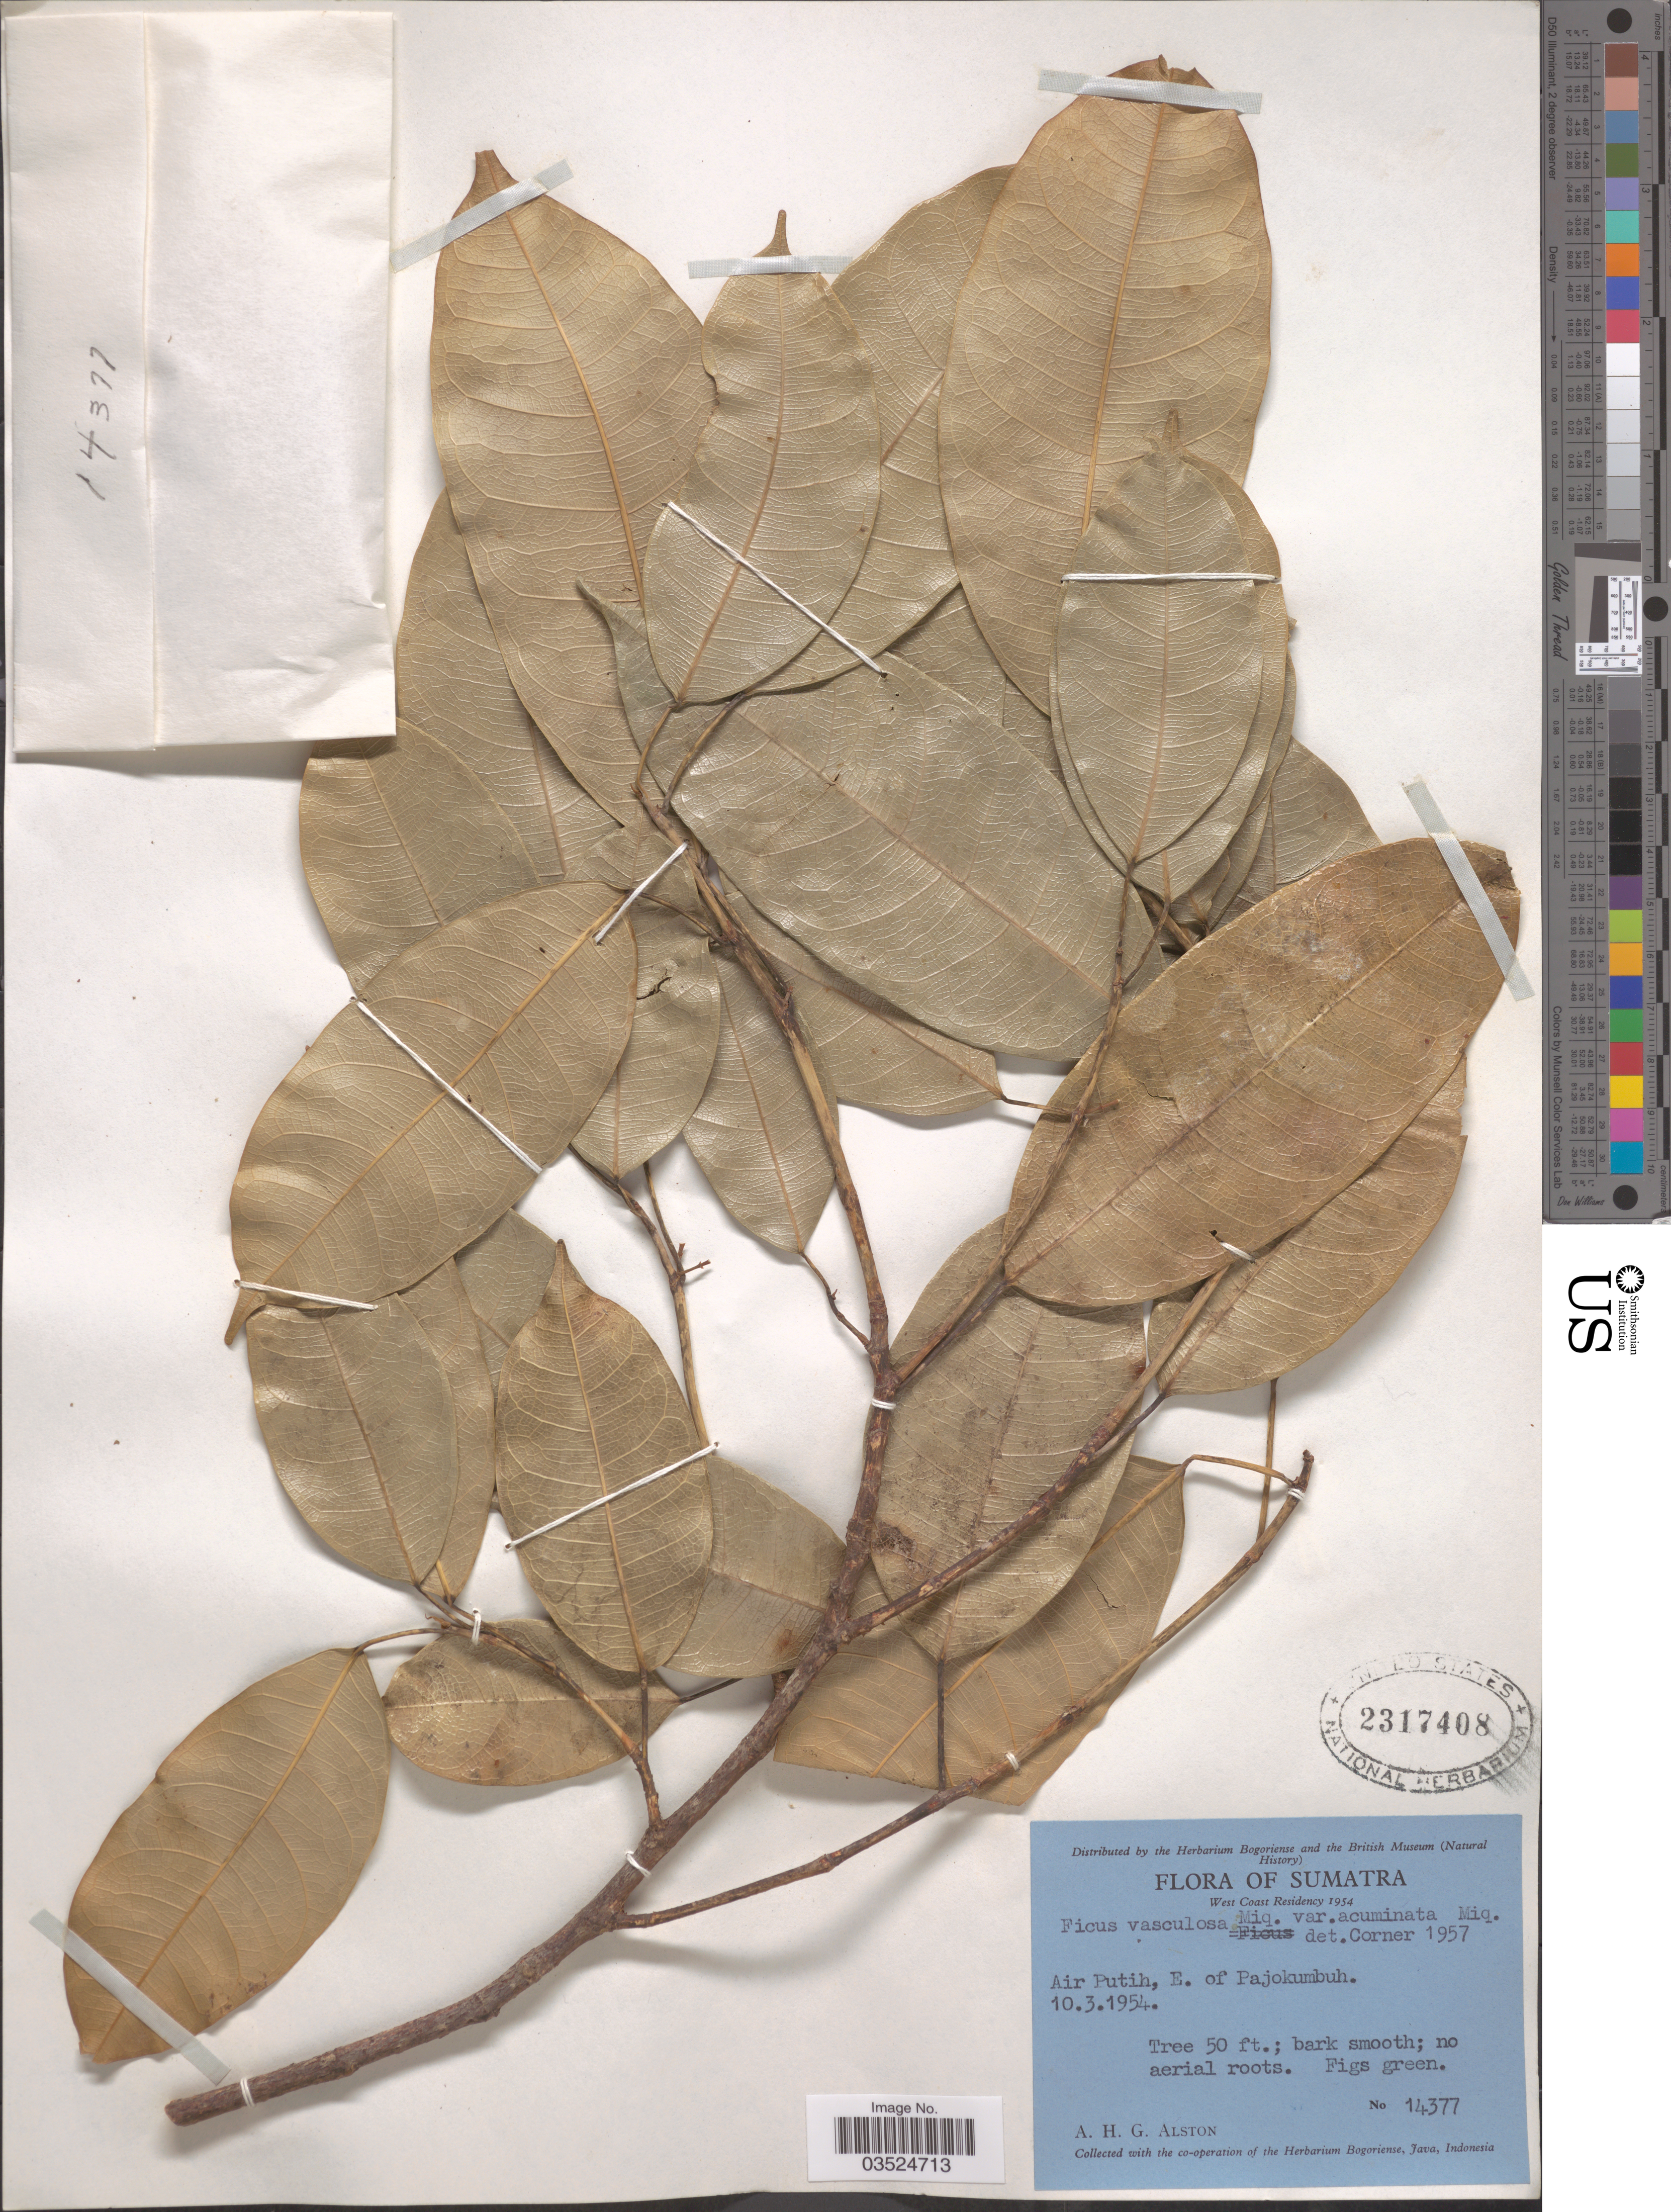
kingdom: Plantae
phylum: Tracheophyta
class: Magnoliopsida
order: Rosales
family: Moraceae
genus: Ficus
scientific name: Ficus vasculosa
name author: Wall. ex Miq.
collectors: A. H. Alston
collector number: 14377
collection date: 1954-03-10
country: Indonesia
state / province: Sumatra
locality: Sumatra. West Coast Residency. Air Putih, E. of Pajokumbuh.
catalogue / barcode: US 2317408